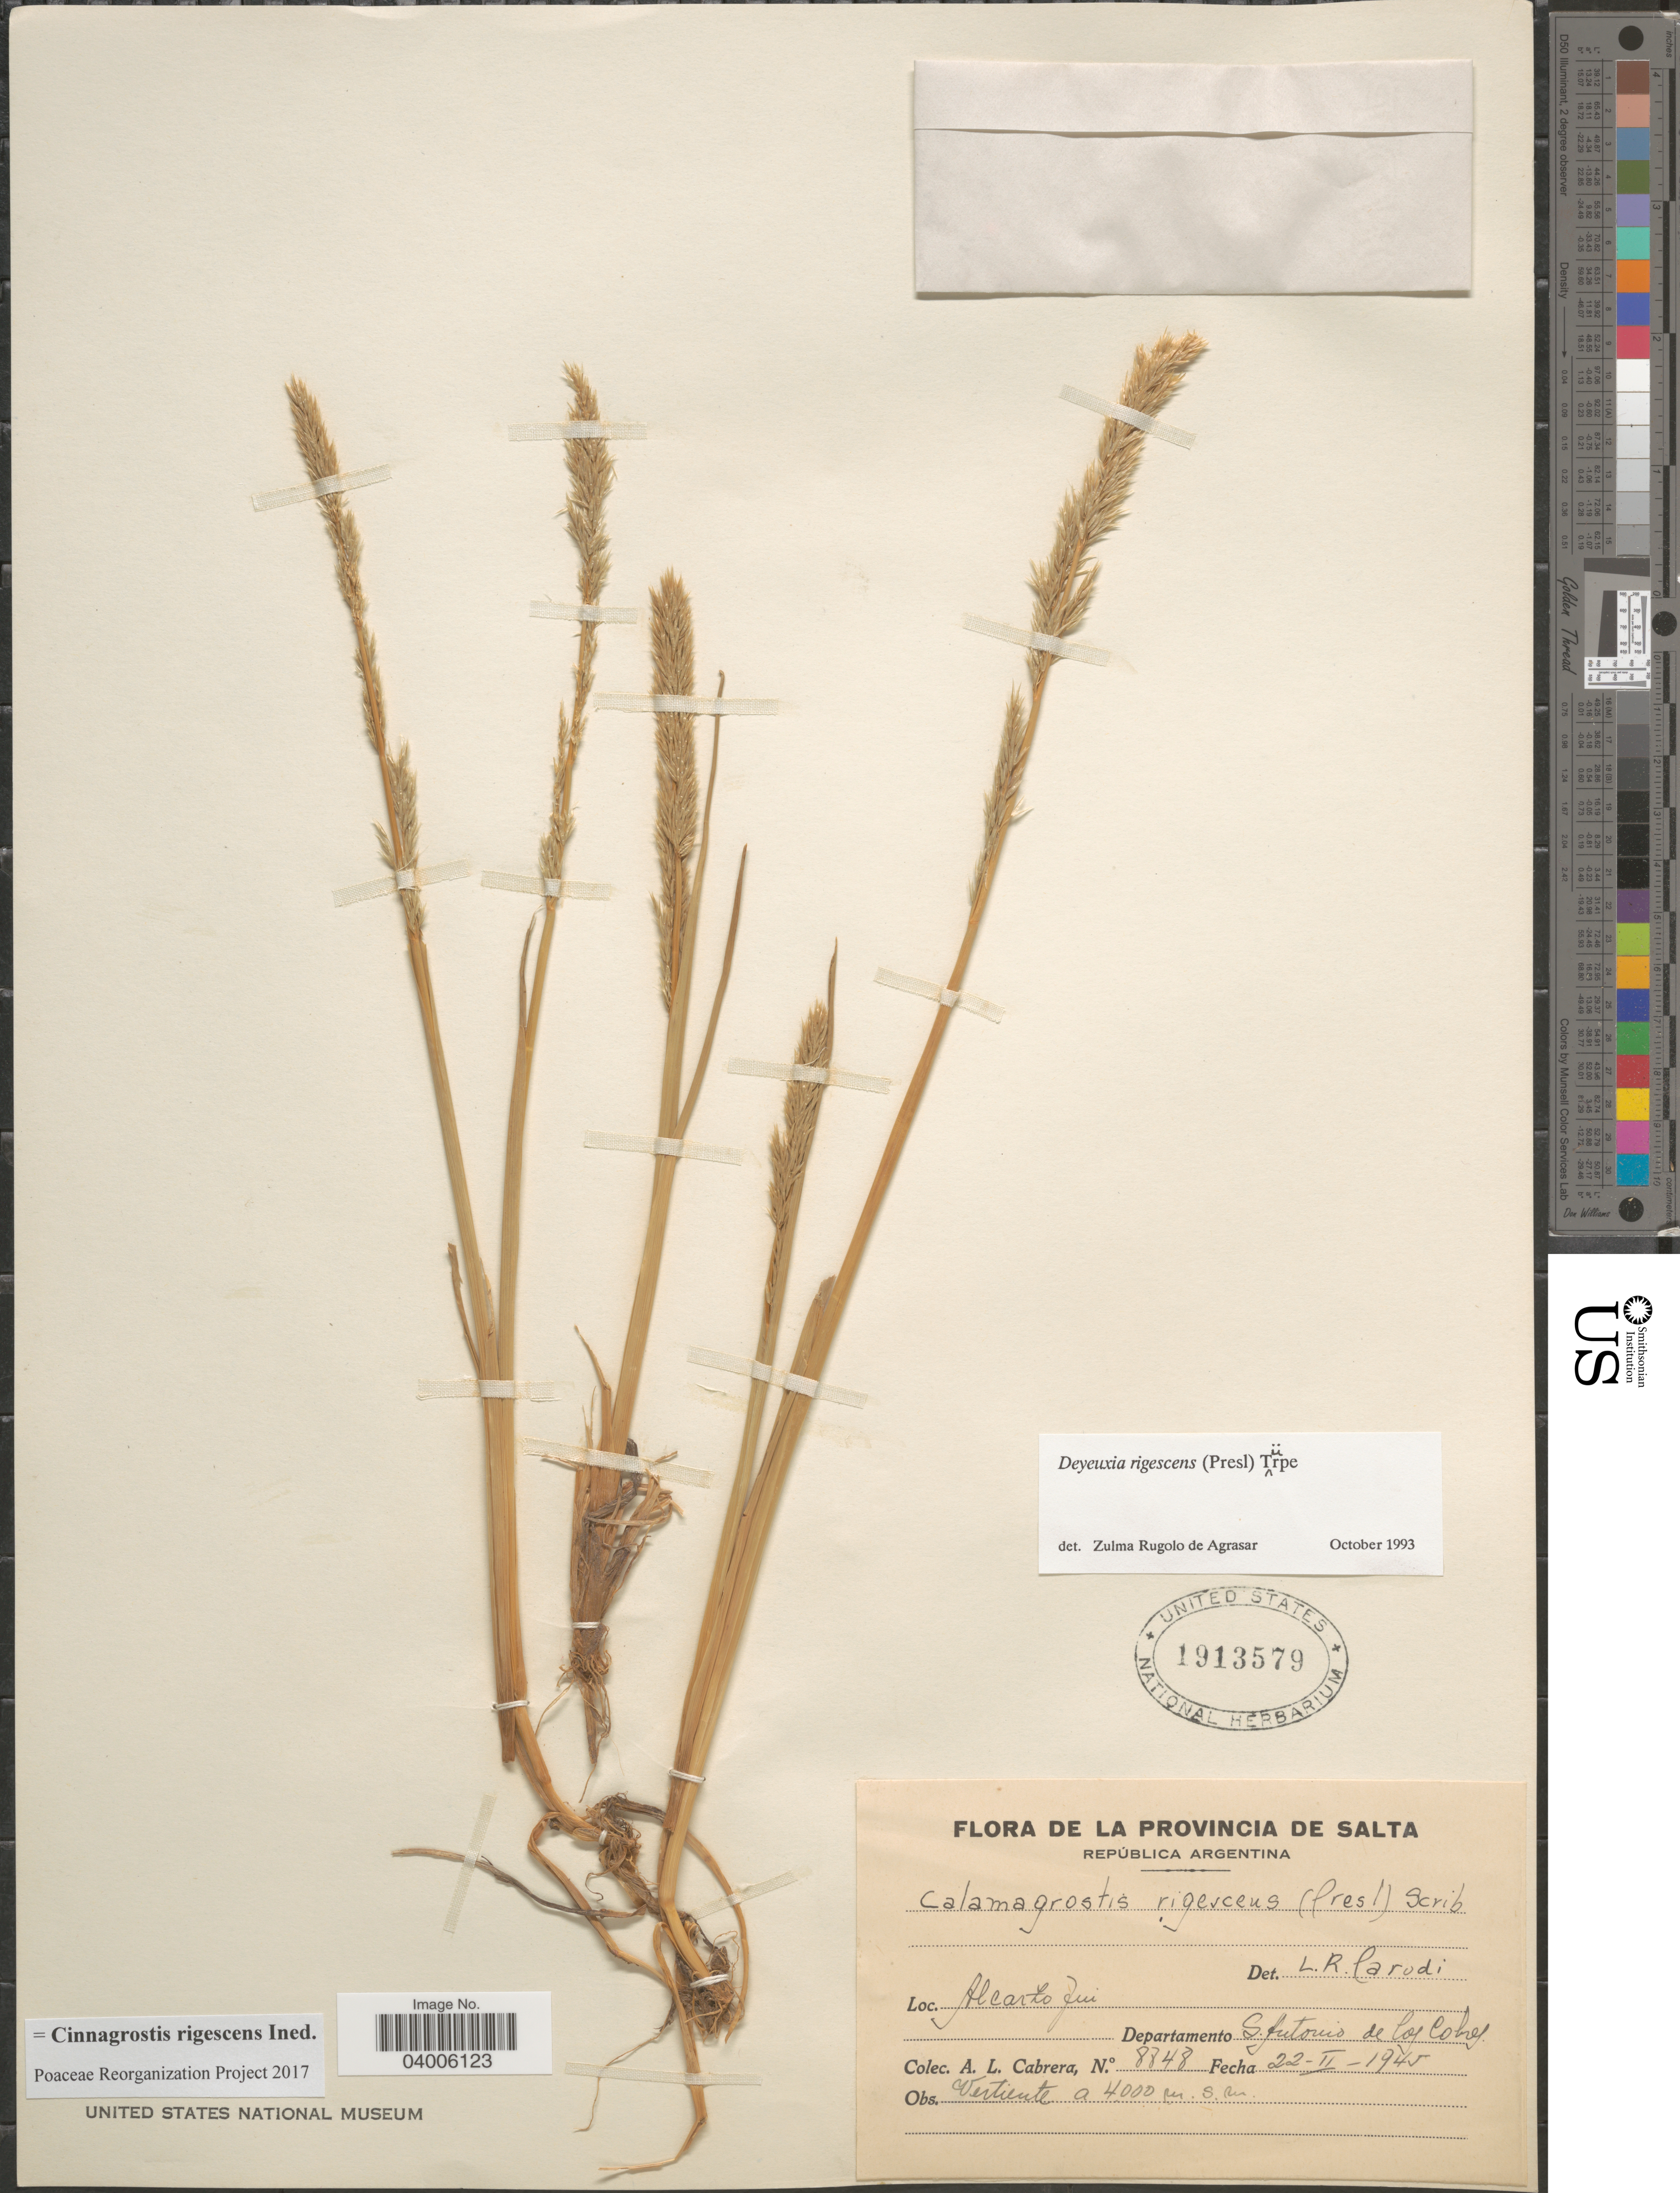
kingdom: Plantae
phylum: Tracheophyta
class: Liliopsida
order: Poales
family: Poaceae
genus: Cinnagrostis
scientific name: Cinnagrostis rigescens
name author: (J. Presl) P.M. Peterson et al.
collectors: A. L. Cabrera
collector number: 8848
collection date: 1945-02-22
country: Argentina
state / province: Salta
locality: Alcarzoqui. Departamento S. Antonio de los Cobres.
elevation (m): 4000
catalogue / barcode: US 1913579